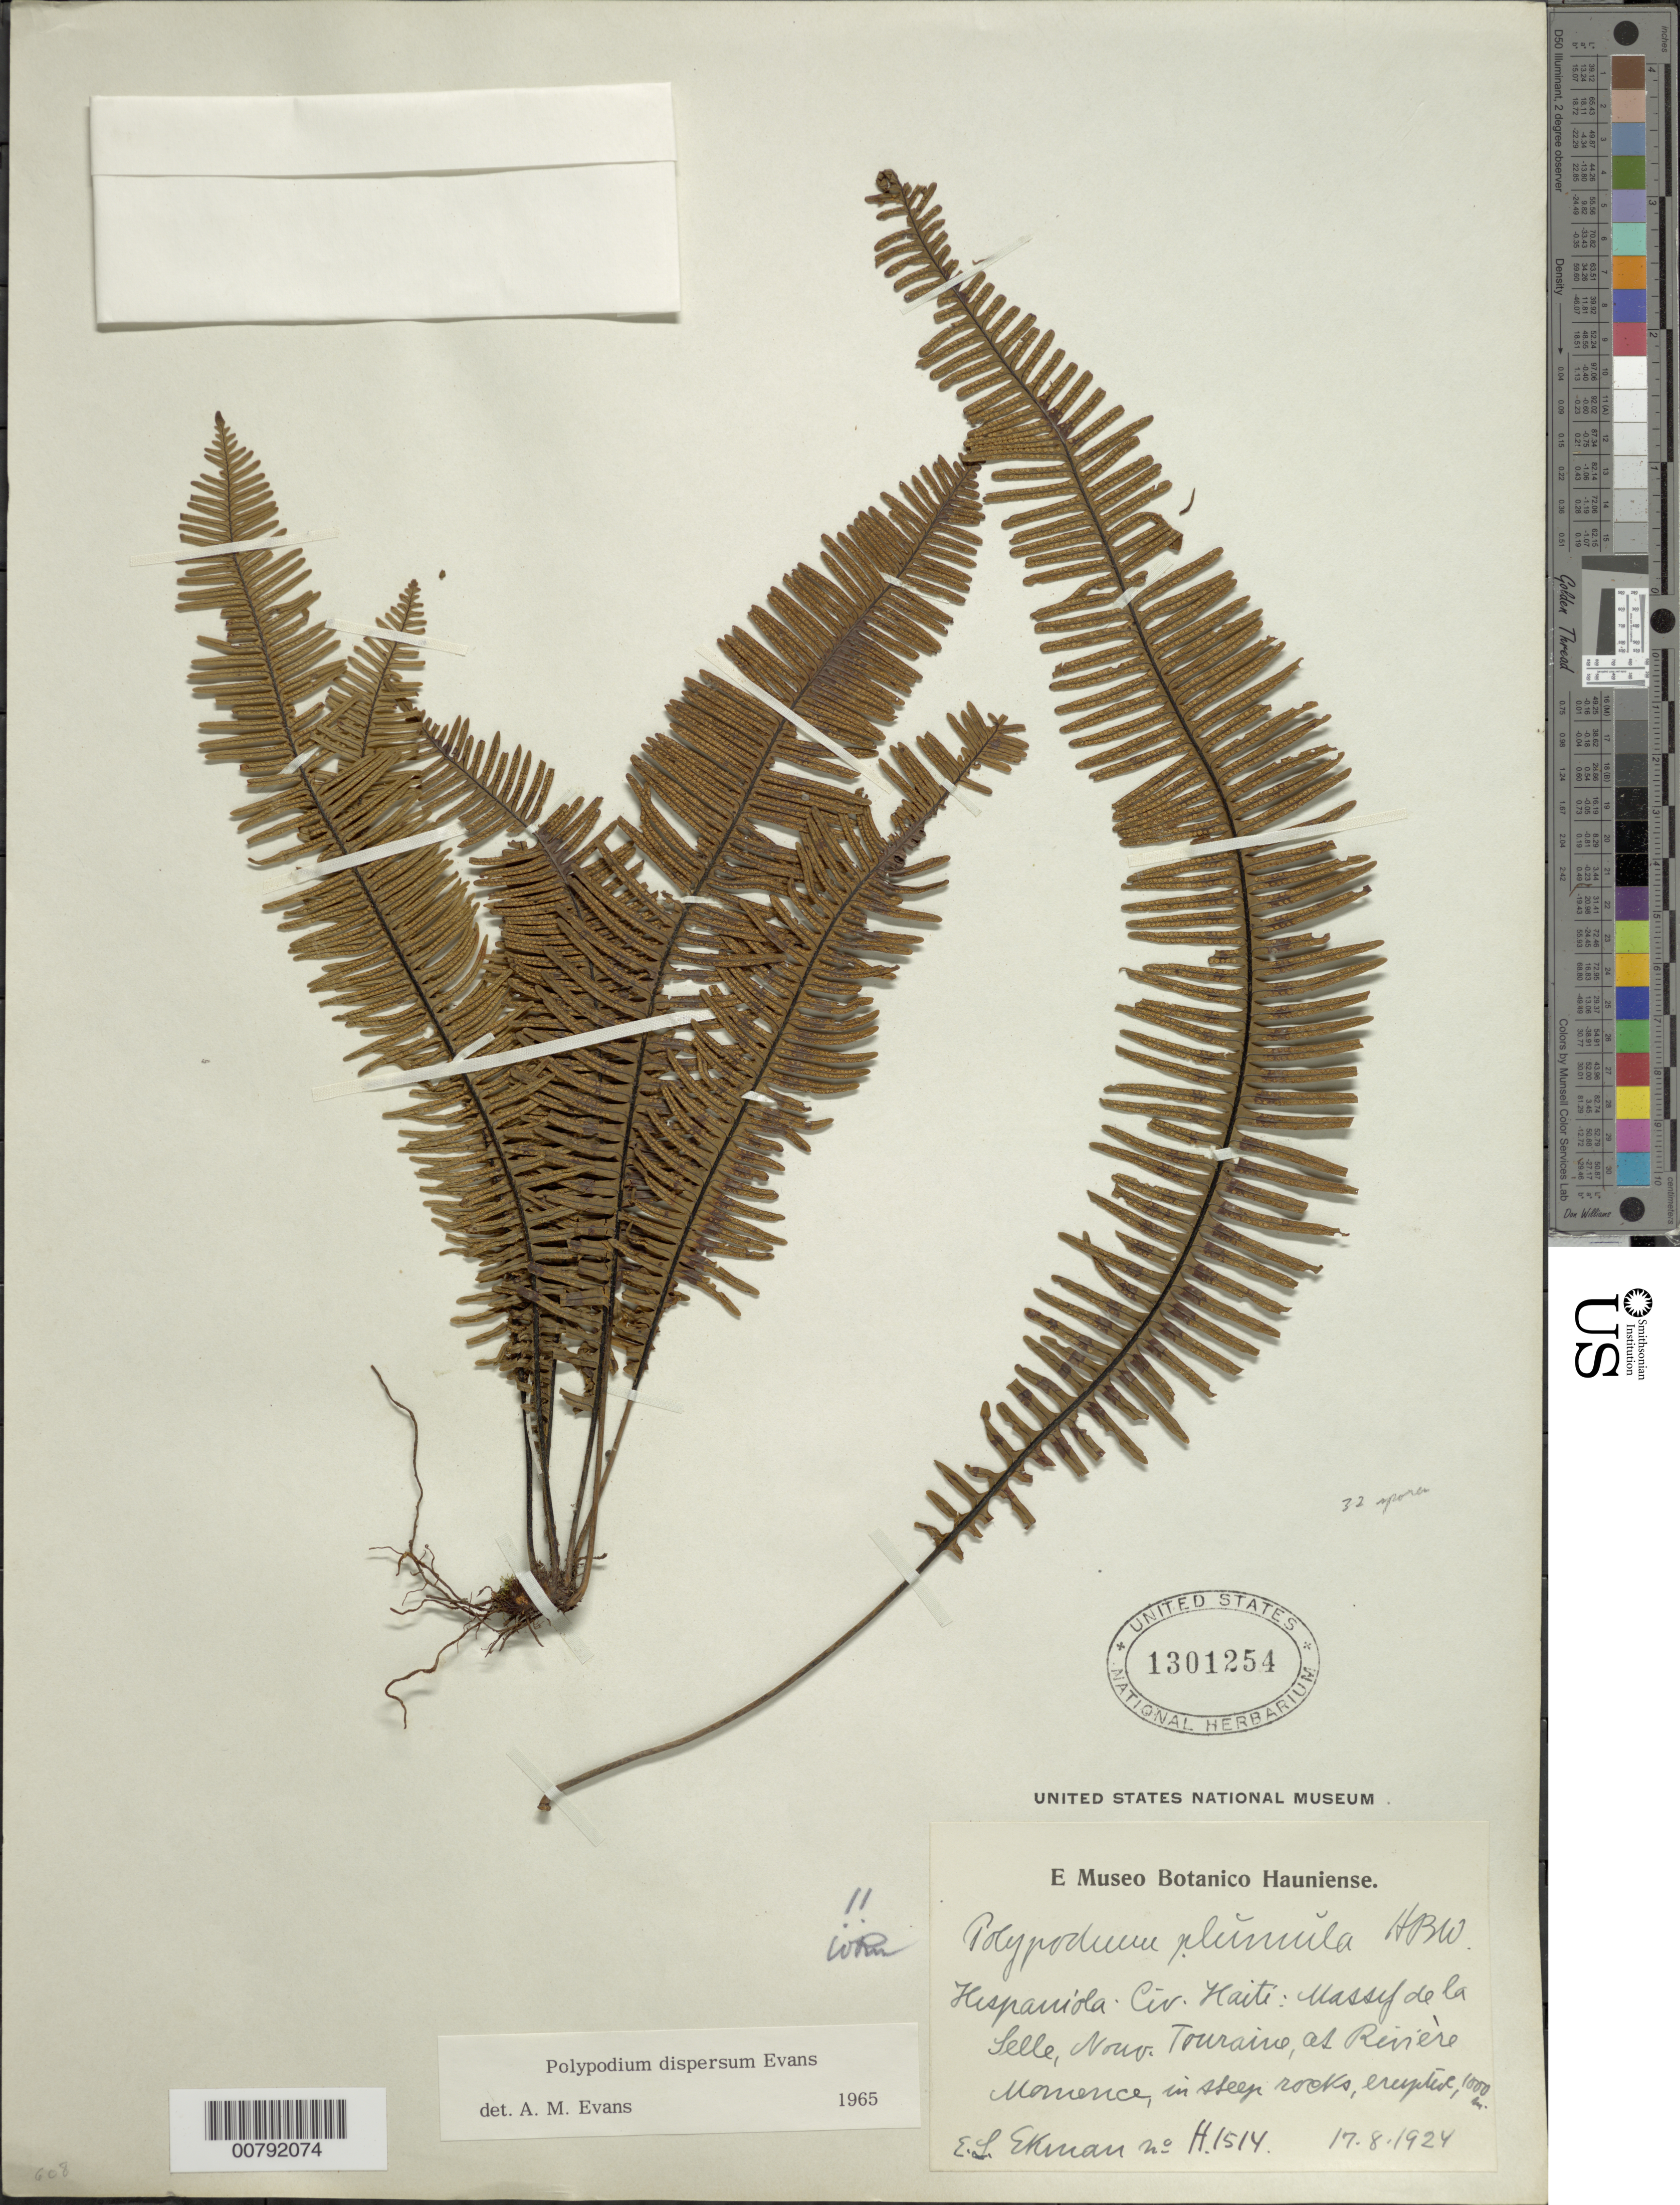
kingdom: Plantae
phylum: Tracheophyta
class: Polypodiopsida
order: Polypodiales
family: Polypodiaceae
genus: Pecluma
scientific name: Pecluma dispersa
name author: (A.M. Evans) M.G. Price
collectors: E. L. Ekman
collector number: H 1514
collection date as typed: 17 Aug 1924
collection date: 1924-08-17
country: Haiti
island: Hispaniola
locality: Massif de la Selle, Mouv. Touraine, Riv. Momence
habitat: In steep rocks, erupted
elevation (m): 1000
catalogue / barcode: US 1301254